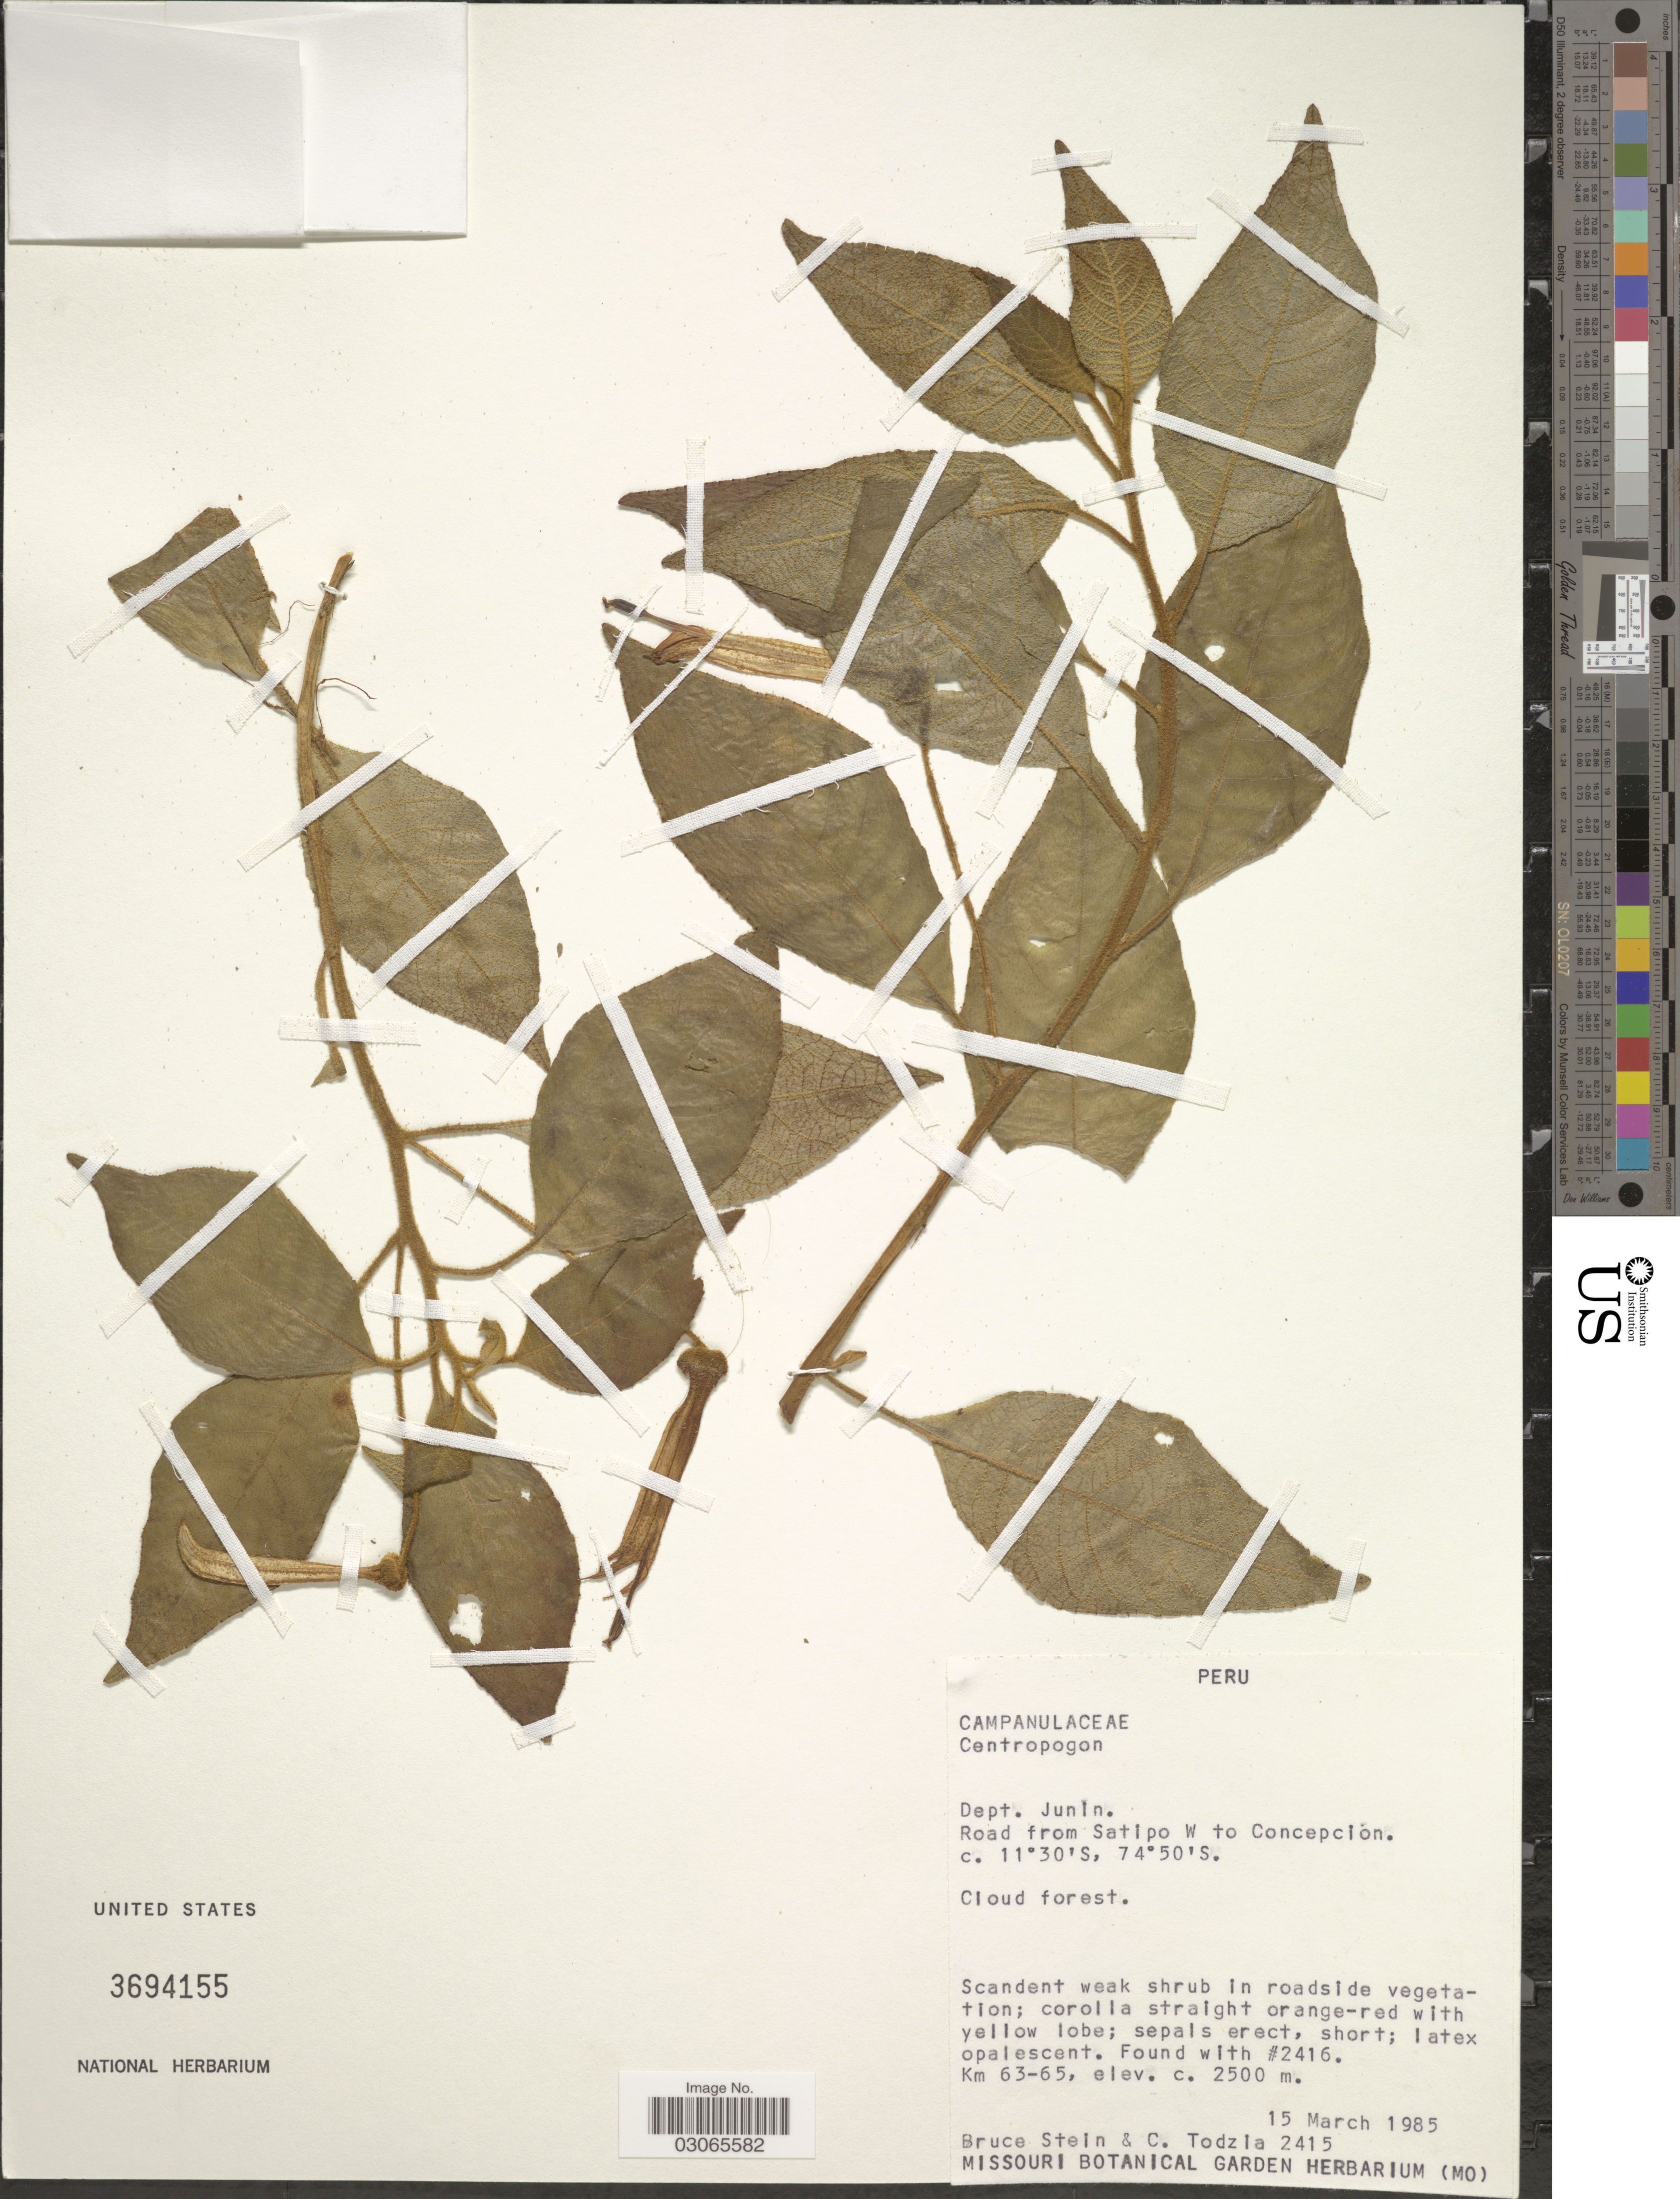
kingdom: Plantae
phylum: Tracheophyta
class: Magnoliopsida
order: Asterales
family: Campanulaceae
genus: Centropogon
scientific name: Centropogon sp.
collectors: B. A. Stein & C. A. Todzia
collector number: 2415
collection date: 1985-03-15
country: Peru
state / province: Junín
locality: Dept. Junin. Road from Satipo W to Concepción. Km 63-65.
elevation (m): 2500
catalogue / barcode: US 3694155